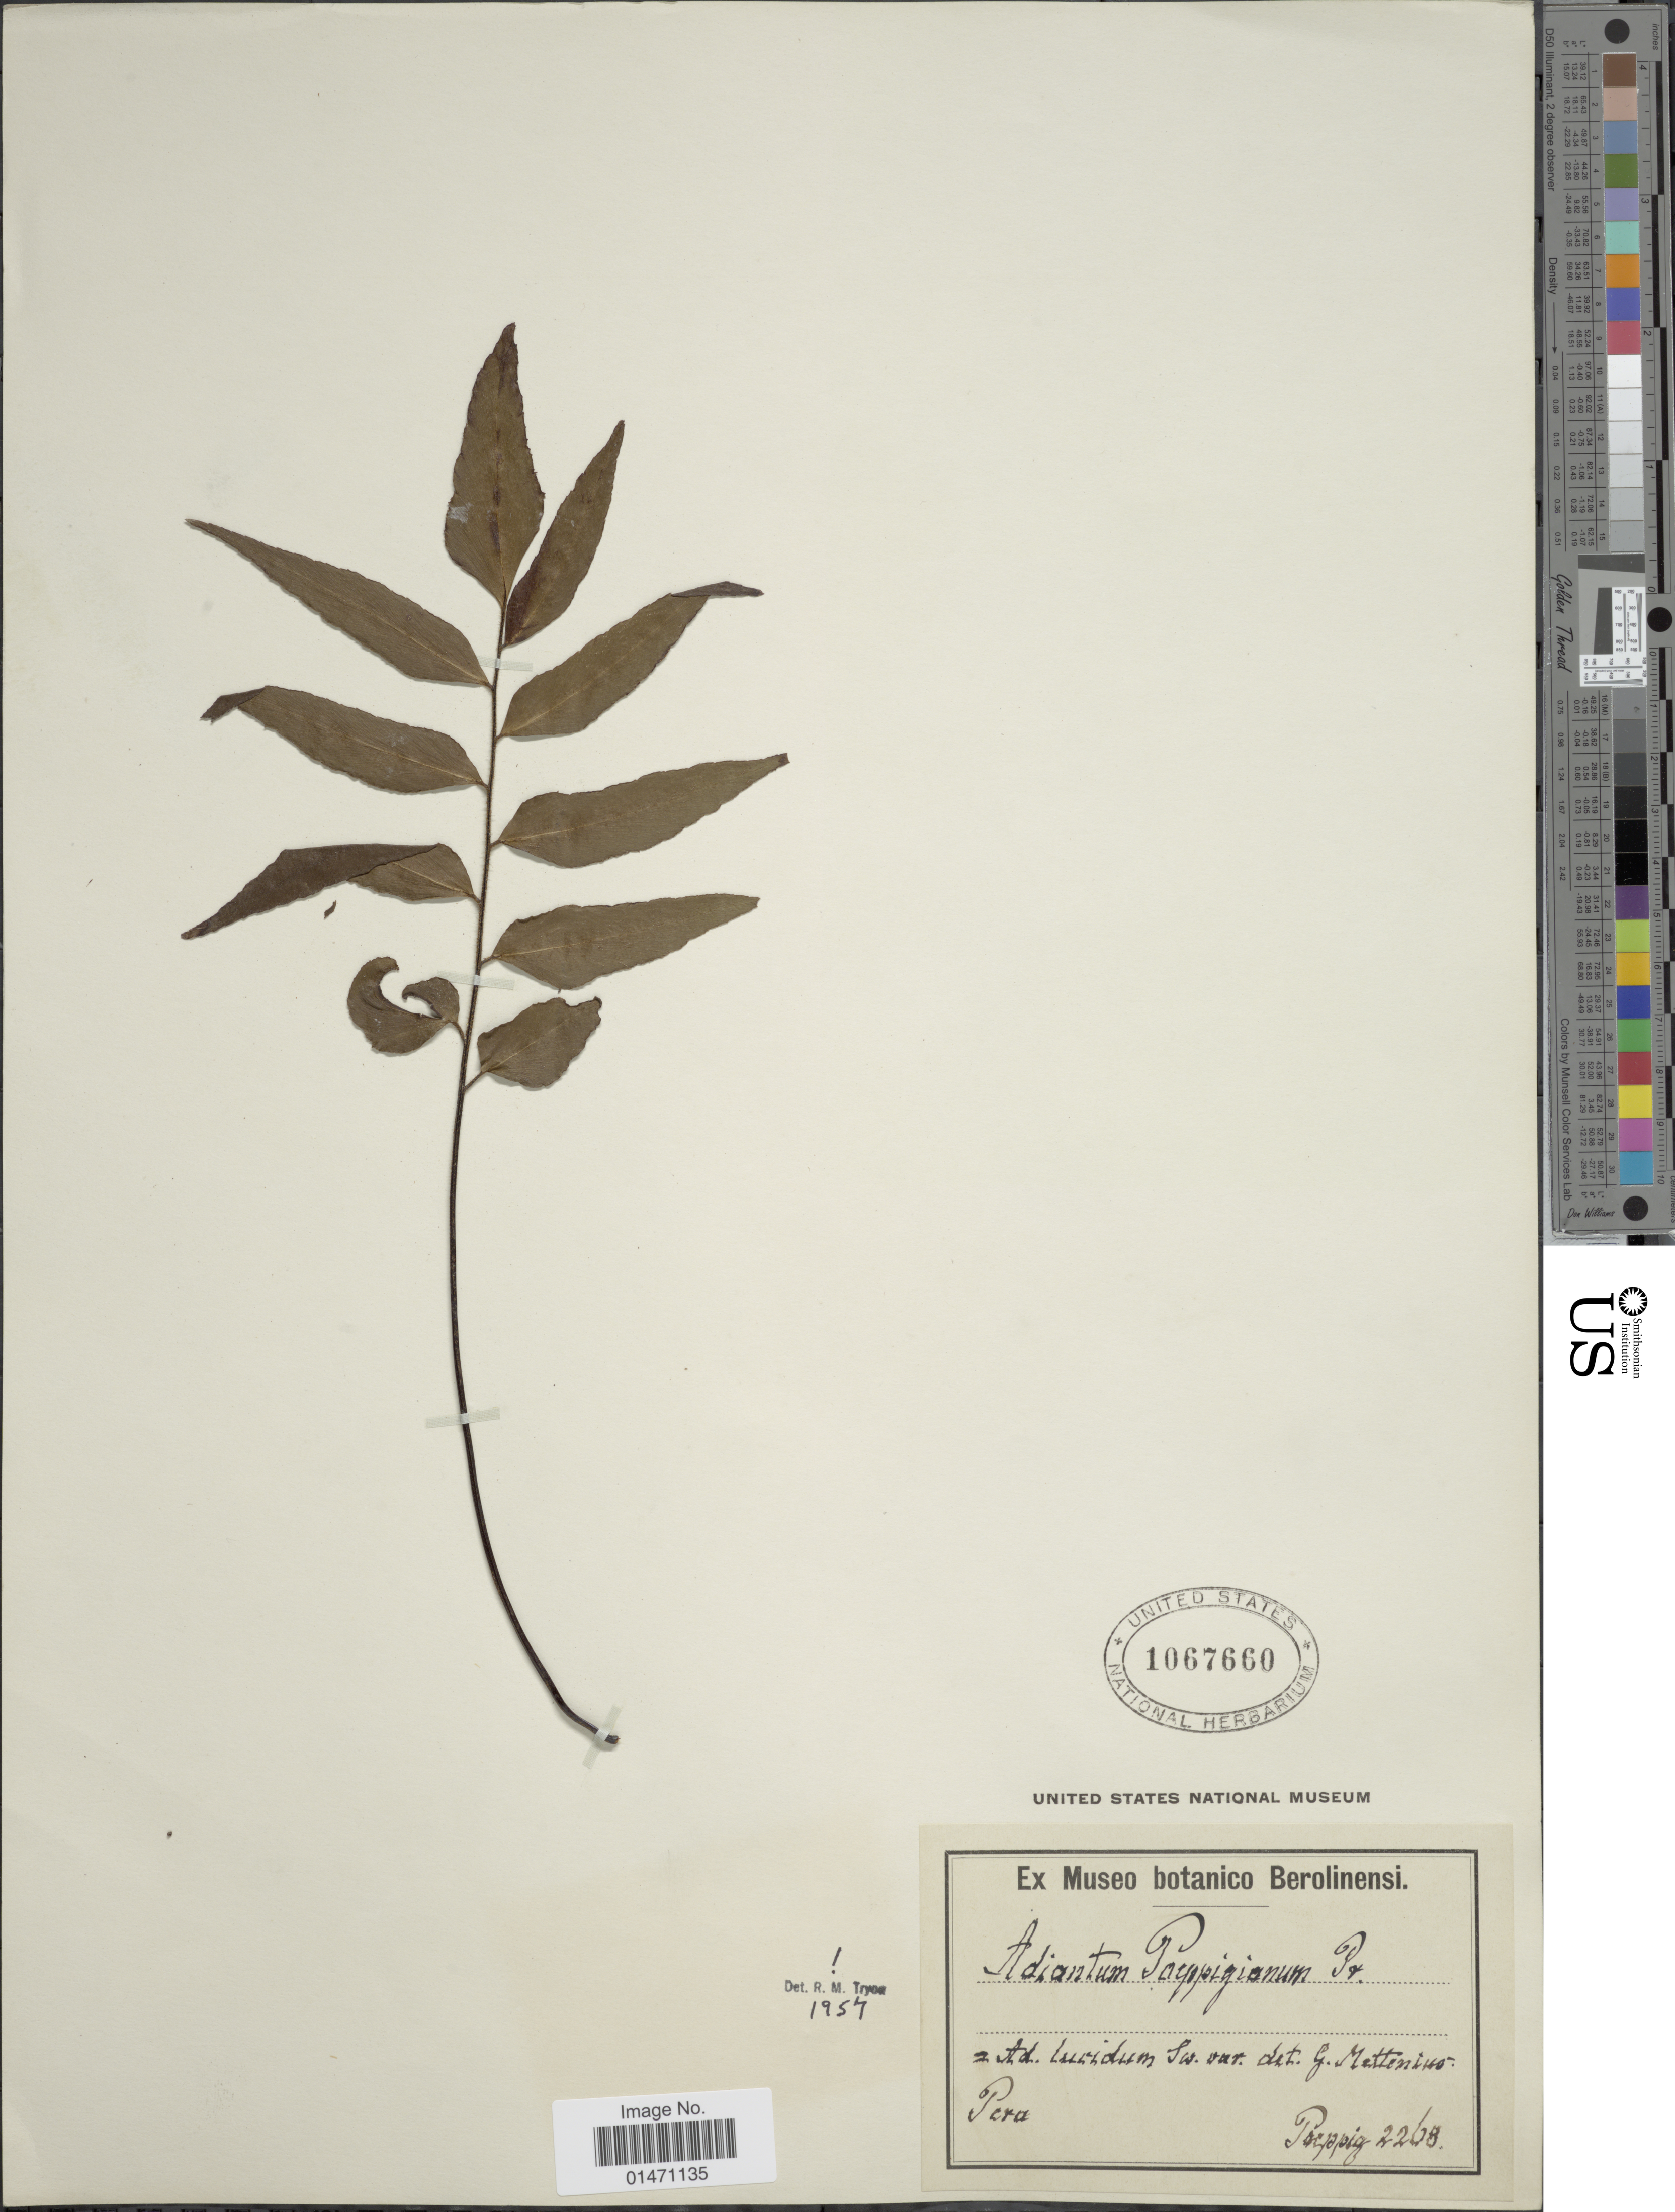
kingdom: Plantae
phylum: Tracheophyta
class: Polypodiopsida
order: Polypodiales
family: Pteridaceae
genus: Adiantum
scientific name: Adiantum poeppigianum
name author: C. Presl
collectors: Poeppig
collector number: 2268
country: Peru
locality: Peru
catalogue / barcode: US 1067660